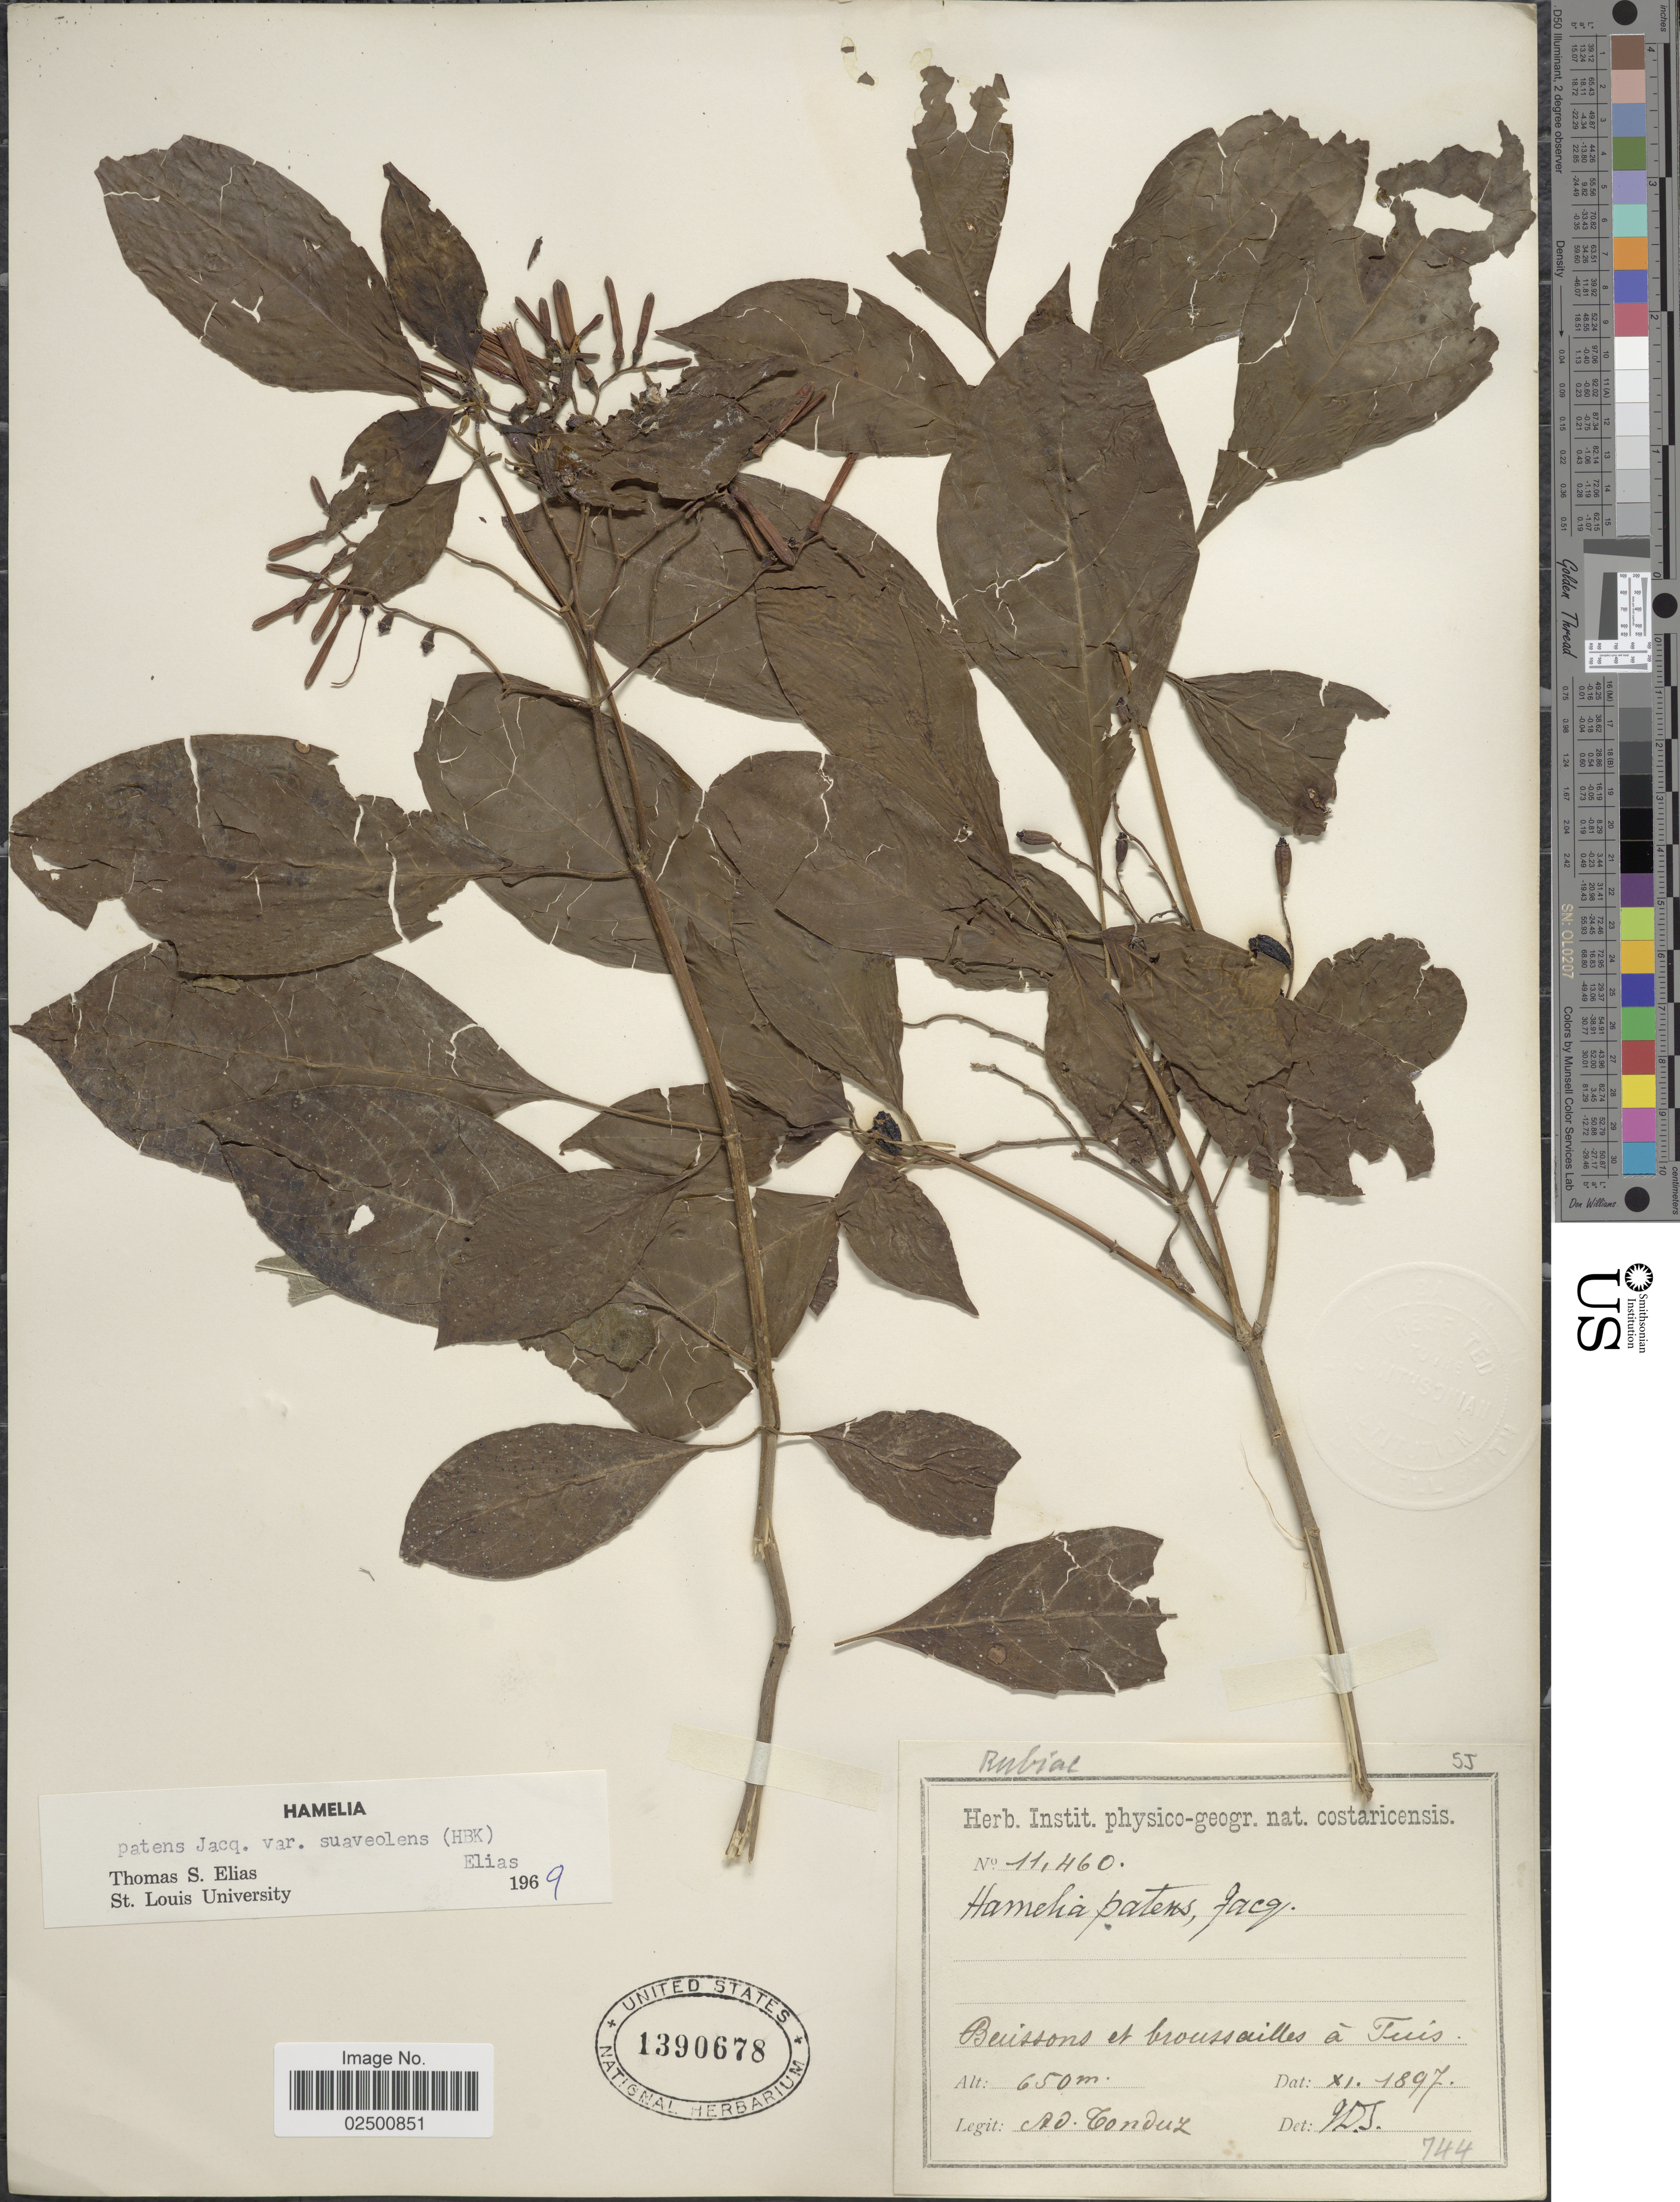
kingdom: Plantae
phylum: Tracheophyta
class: Magnoliopsida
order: Gentianales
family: Rubiaceae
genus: Hamelia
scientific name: Hamelia patens var. suaveolens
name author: (Kunth)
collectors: A. Tonduz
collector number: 11460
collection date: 1897-11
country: Costa Rica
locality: Buissons et broussailles a Tuis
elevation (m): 650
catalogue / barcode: US 1390678